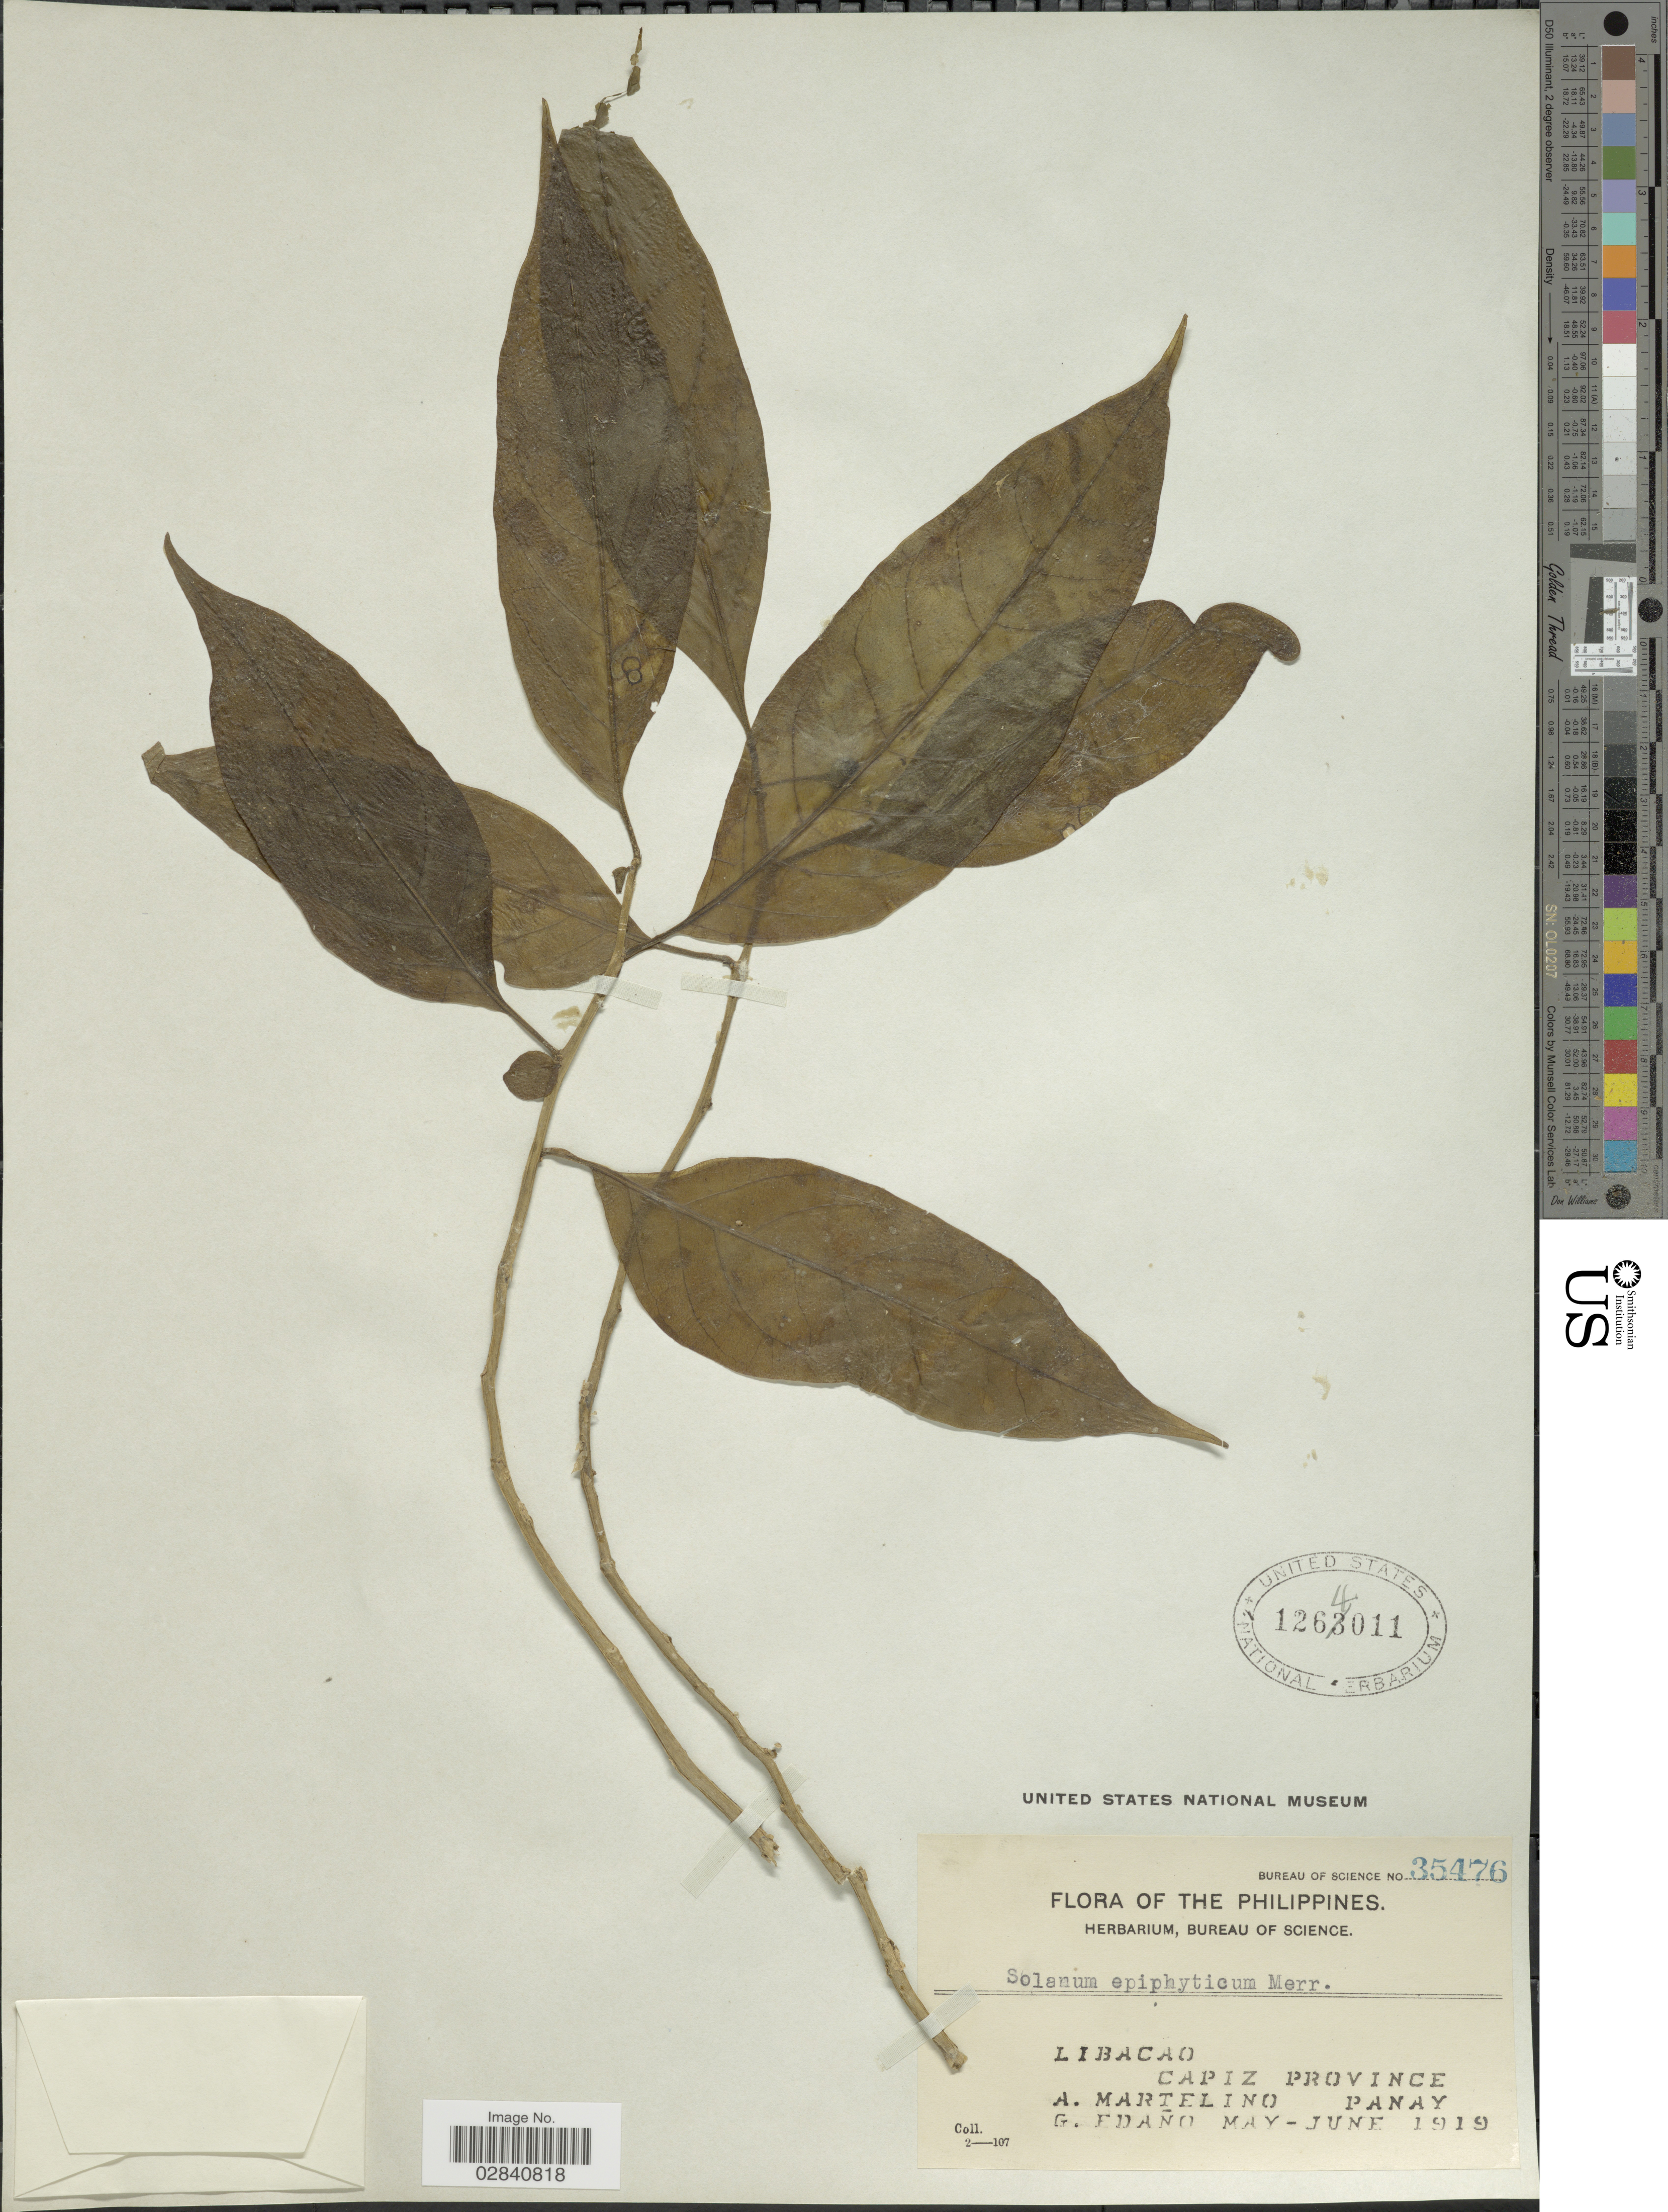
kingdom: Plantae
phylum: Tracheophyta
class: Magnoliopsida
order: Solanales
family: Solanaceae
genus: Lycianthes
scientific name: Lycianthes parasitica subsp. epiphytica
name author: (Merr.) Bitter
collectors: A. Martelino & G. Edaño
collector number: Bureau of Science 35476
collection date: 1919-05/1919-06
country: Philippines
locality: Libacao, Capiz Province.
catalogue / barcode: US 1264011